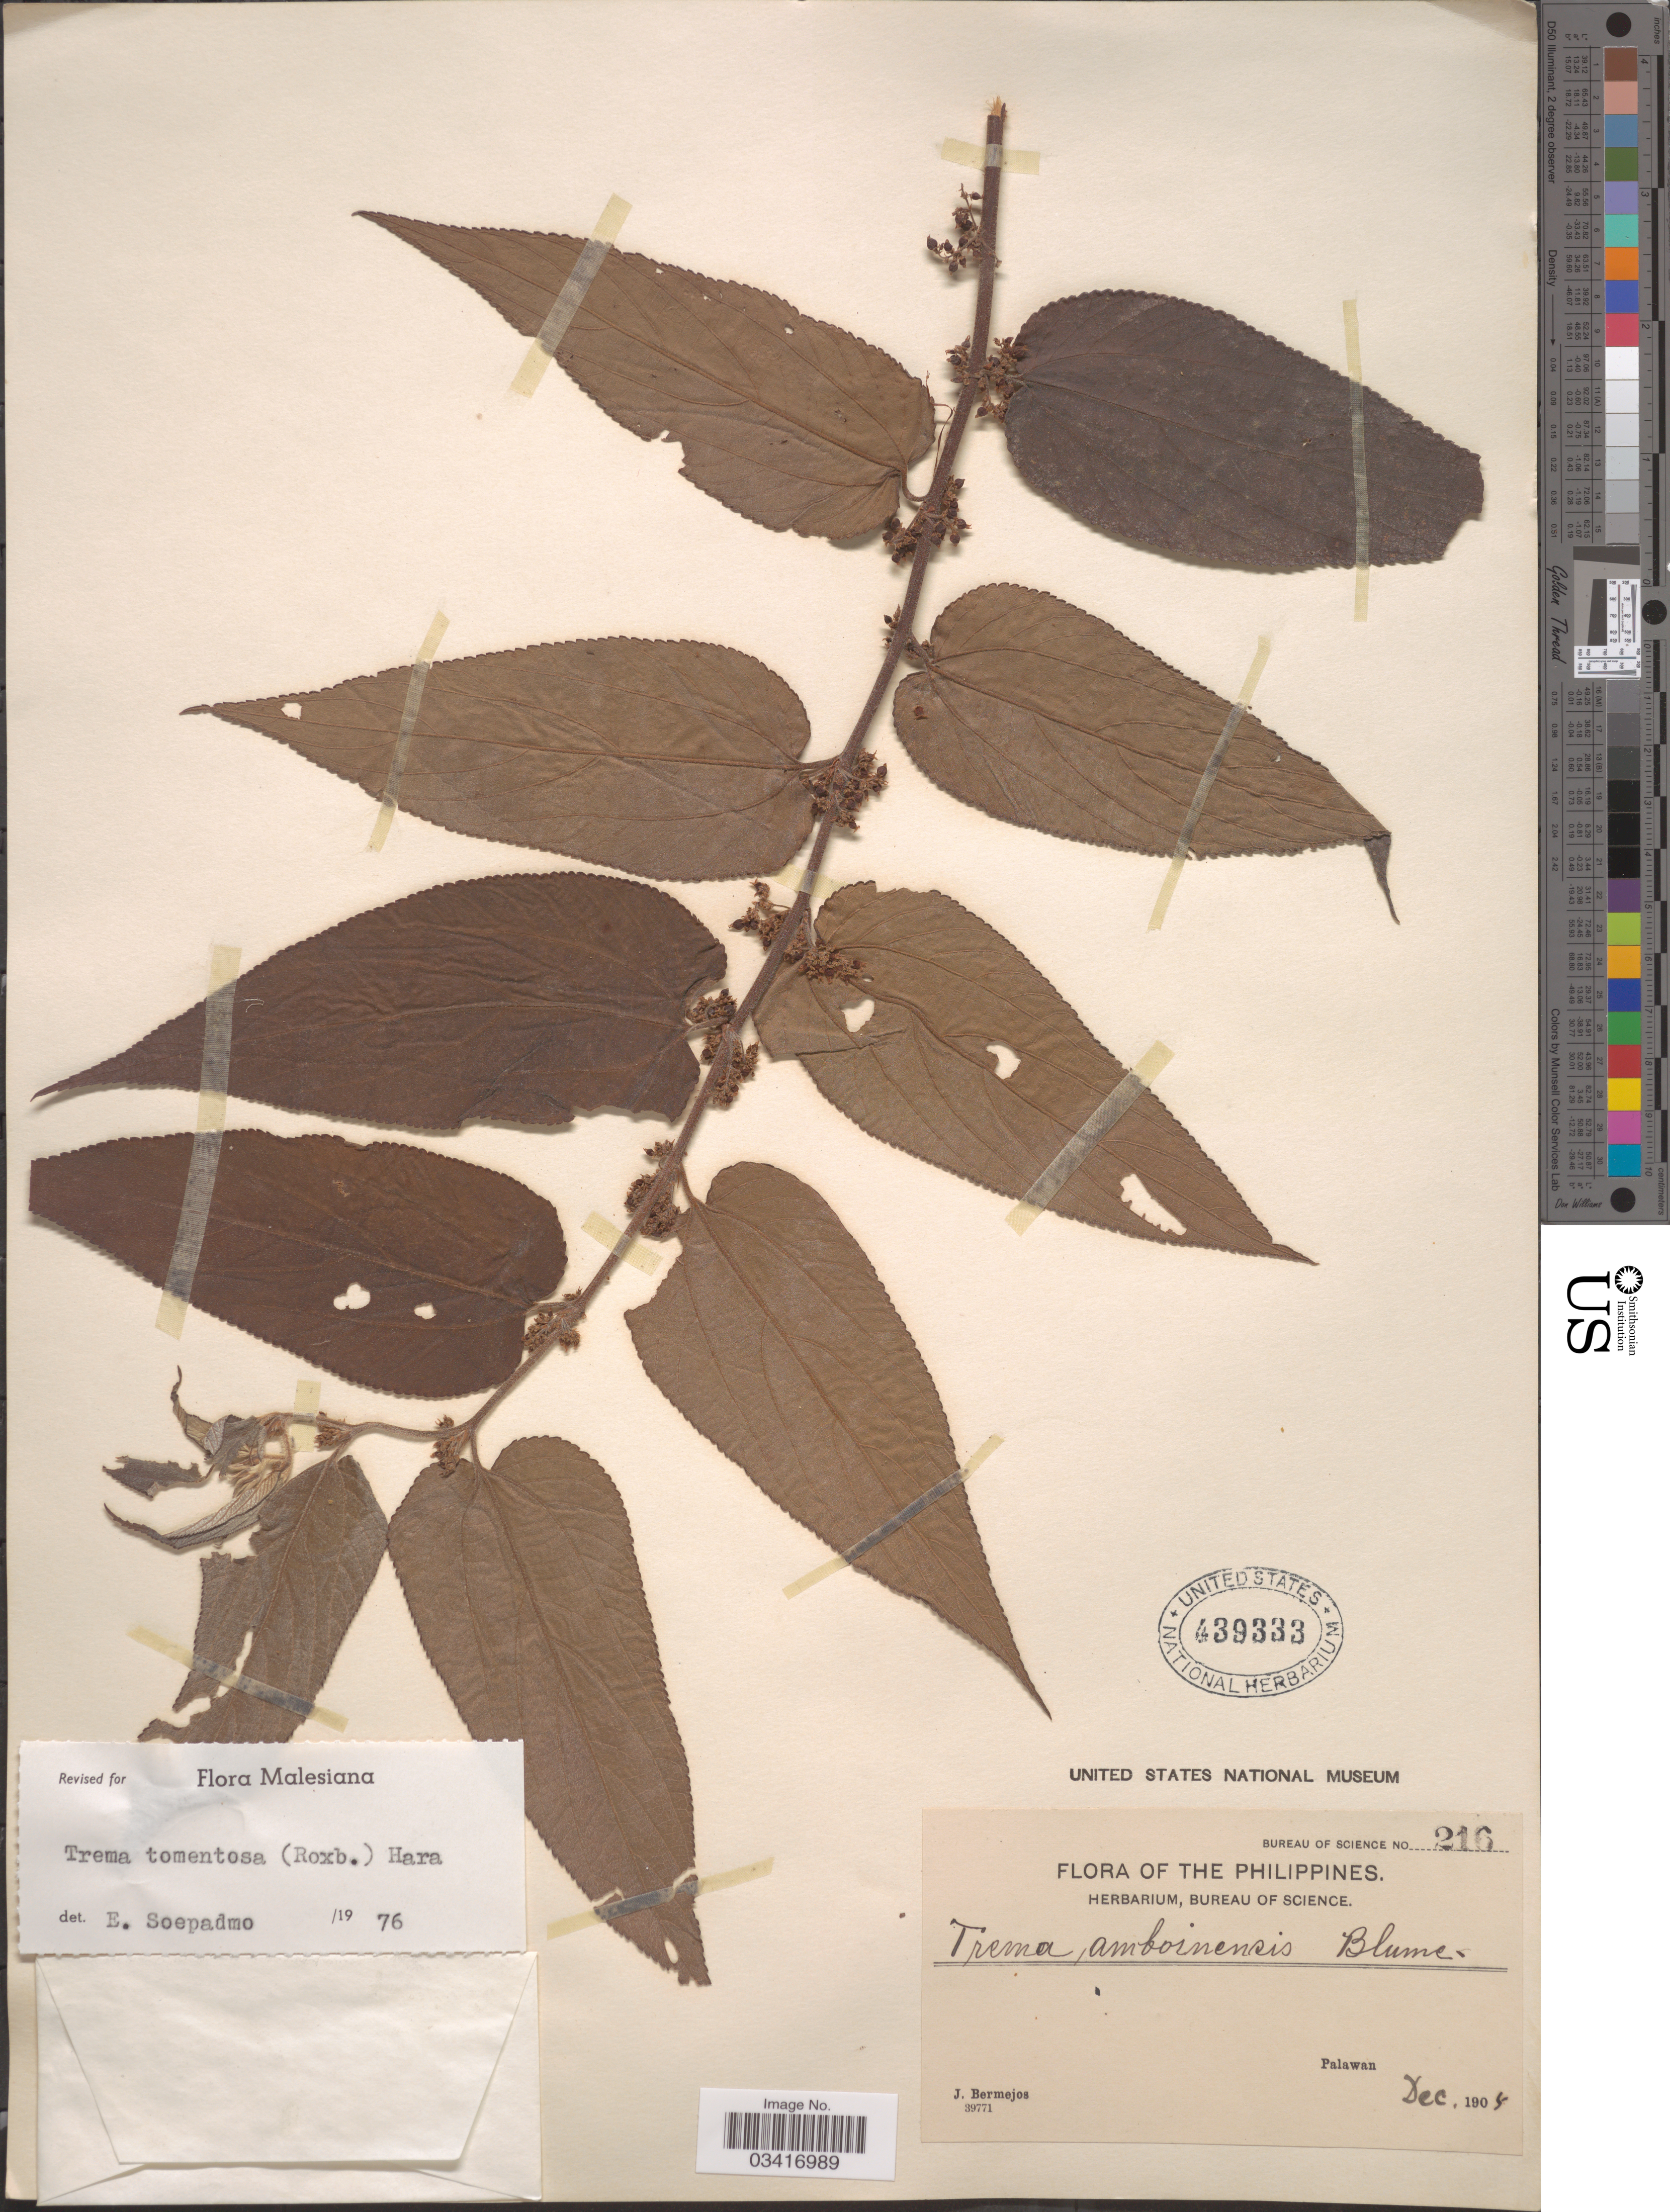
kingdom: Plantae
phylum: Tracheophyta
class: Magnoliopsida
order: Rosales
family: Cannabaceae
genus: Trema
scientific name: Trema tomentosum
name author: (Roxb.) Y. Hara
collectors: J. Bermejos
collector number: Bureau of Science 216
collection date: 1904-12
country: Philippines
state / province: Mimaropa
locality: Palawan.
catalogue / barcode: US 439333